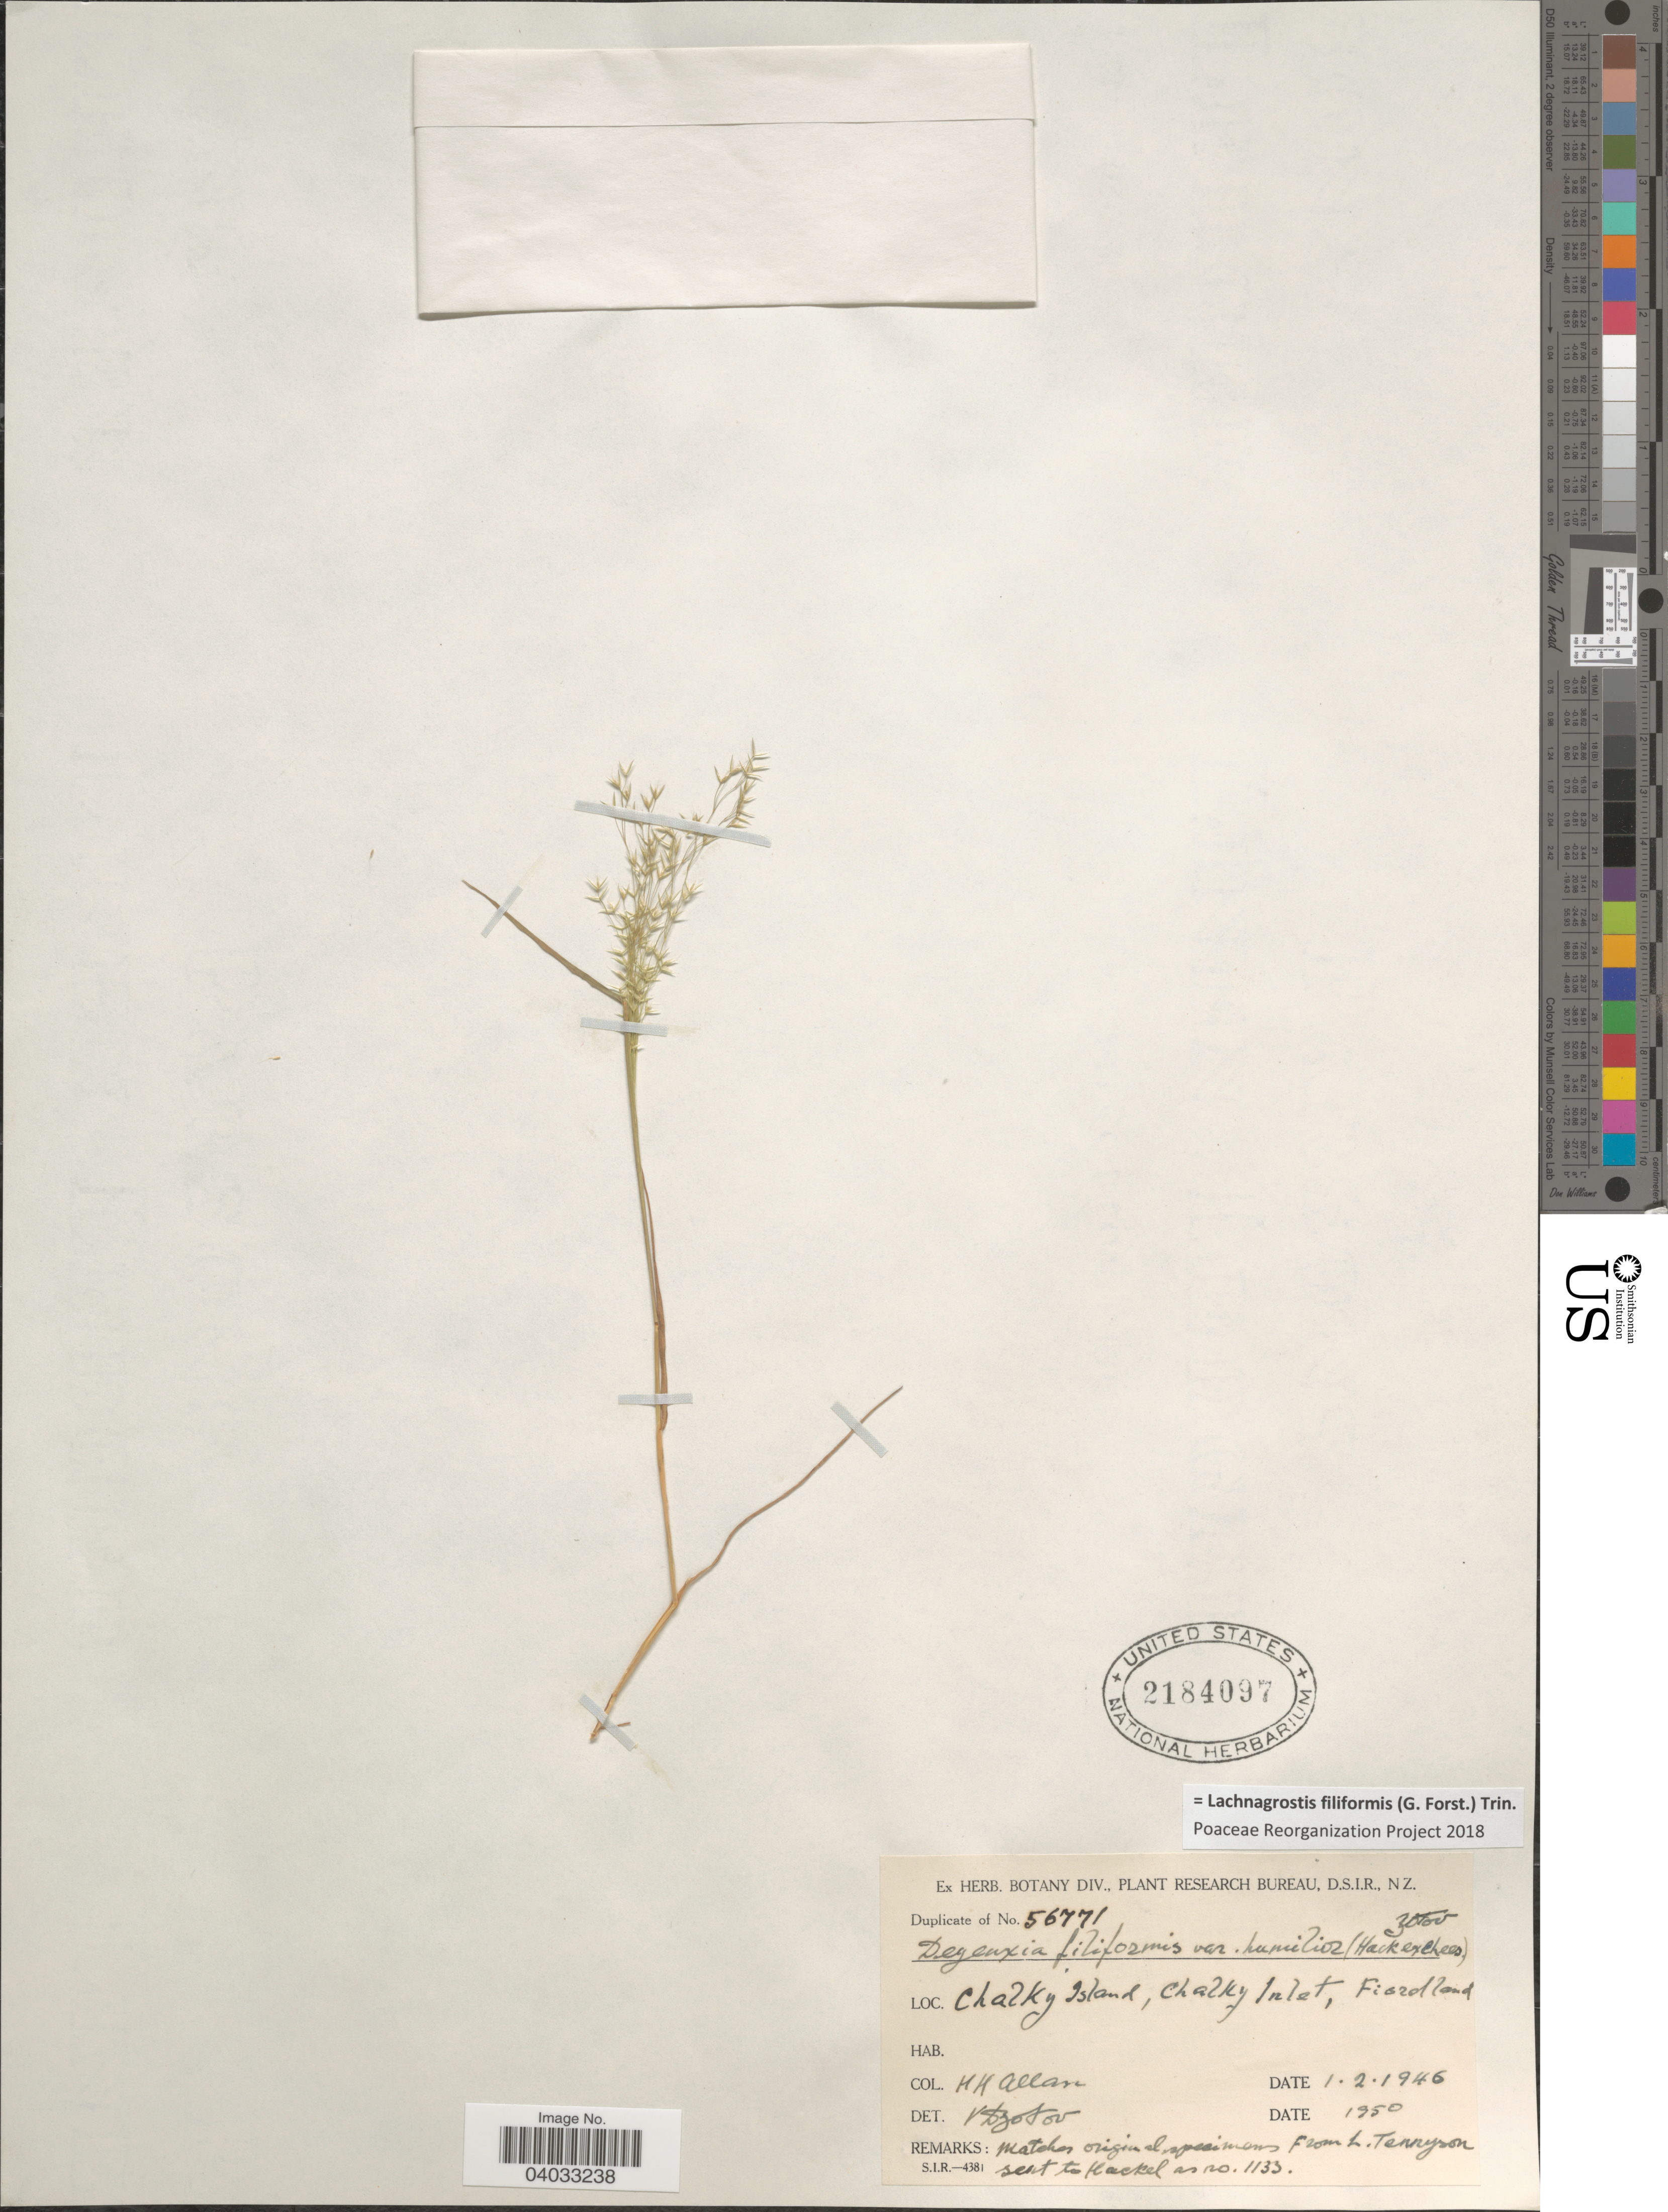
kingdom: Plantae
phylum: Tracheophyta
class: Liliopsida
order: Poales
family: Poaceae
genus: Lachnagrostis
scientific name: Lachnagrostis filiformis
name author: (J.R. Forst.) Trin.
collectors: H. Allan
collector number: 56771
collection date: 1946-02-01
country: New Zealand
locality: Chalky Island, Chalky Inlet, Fiordland.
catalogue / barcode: US 2184097